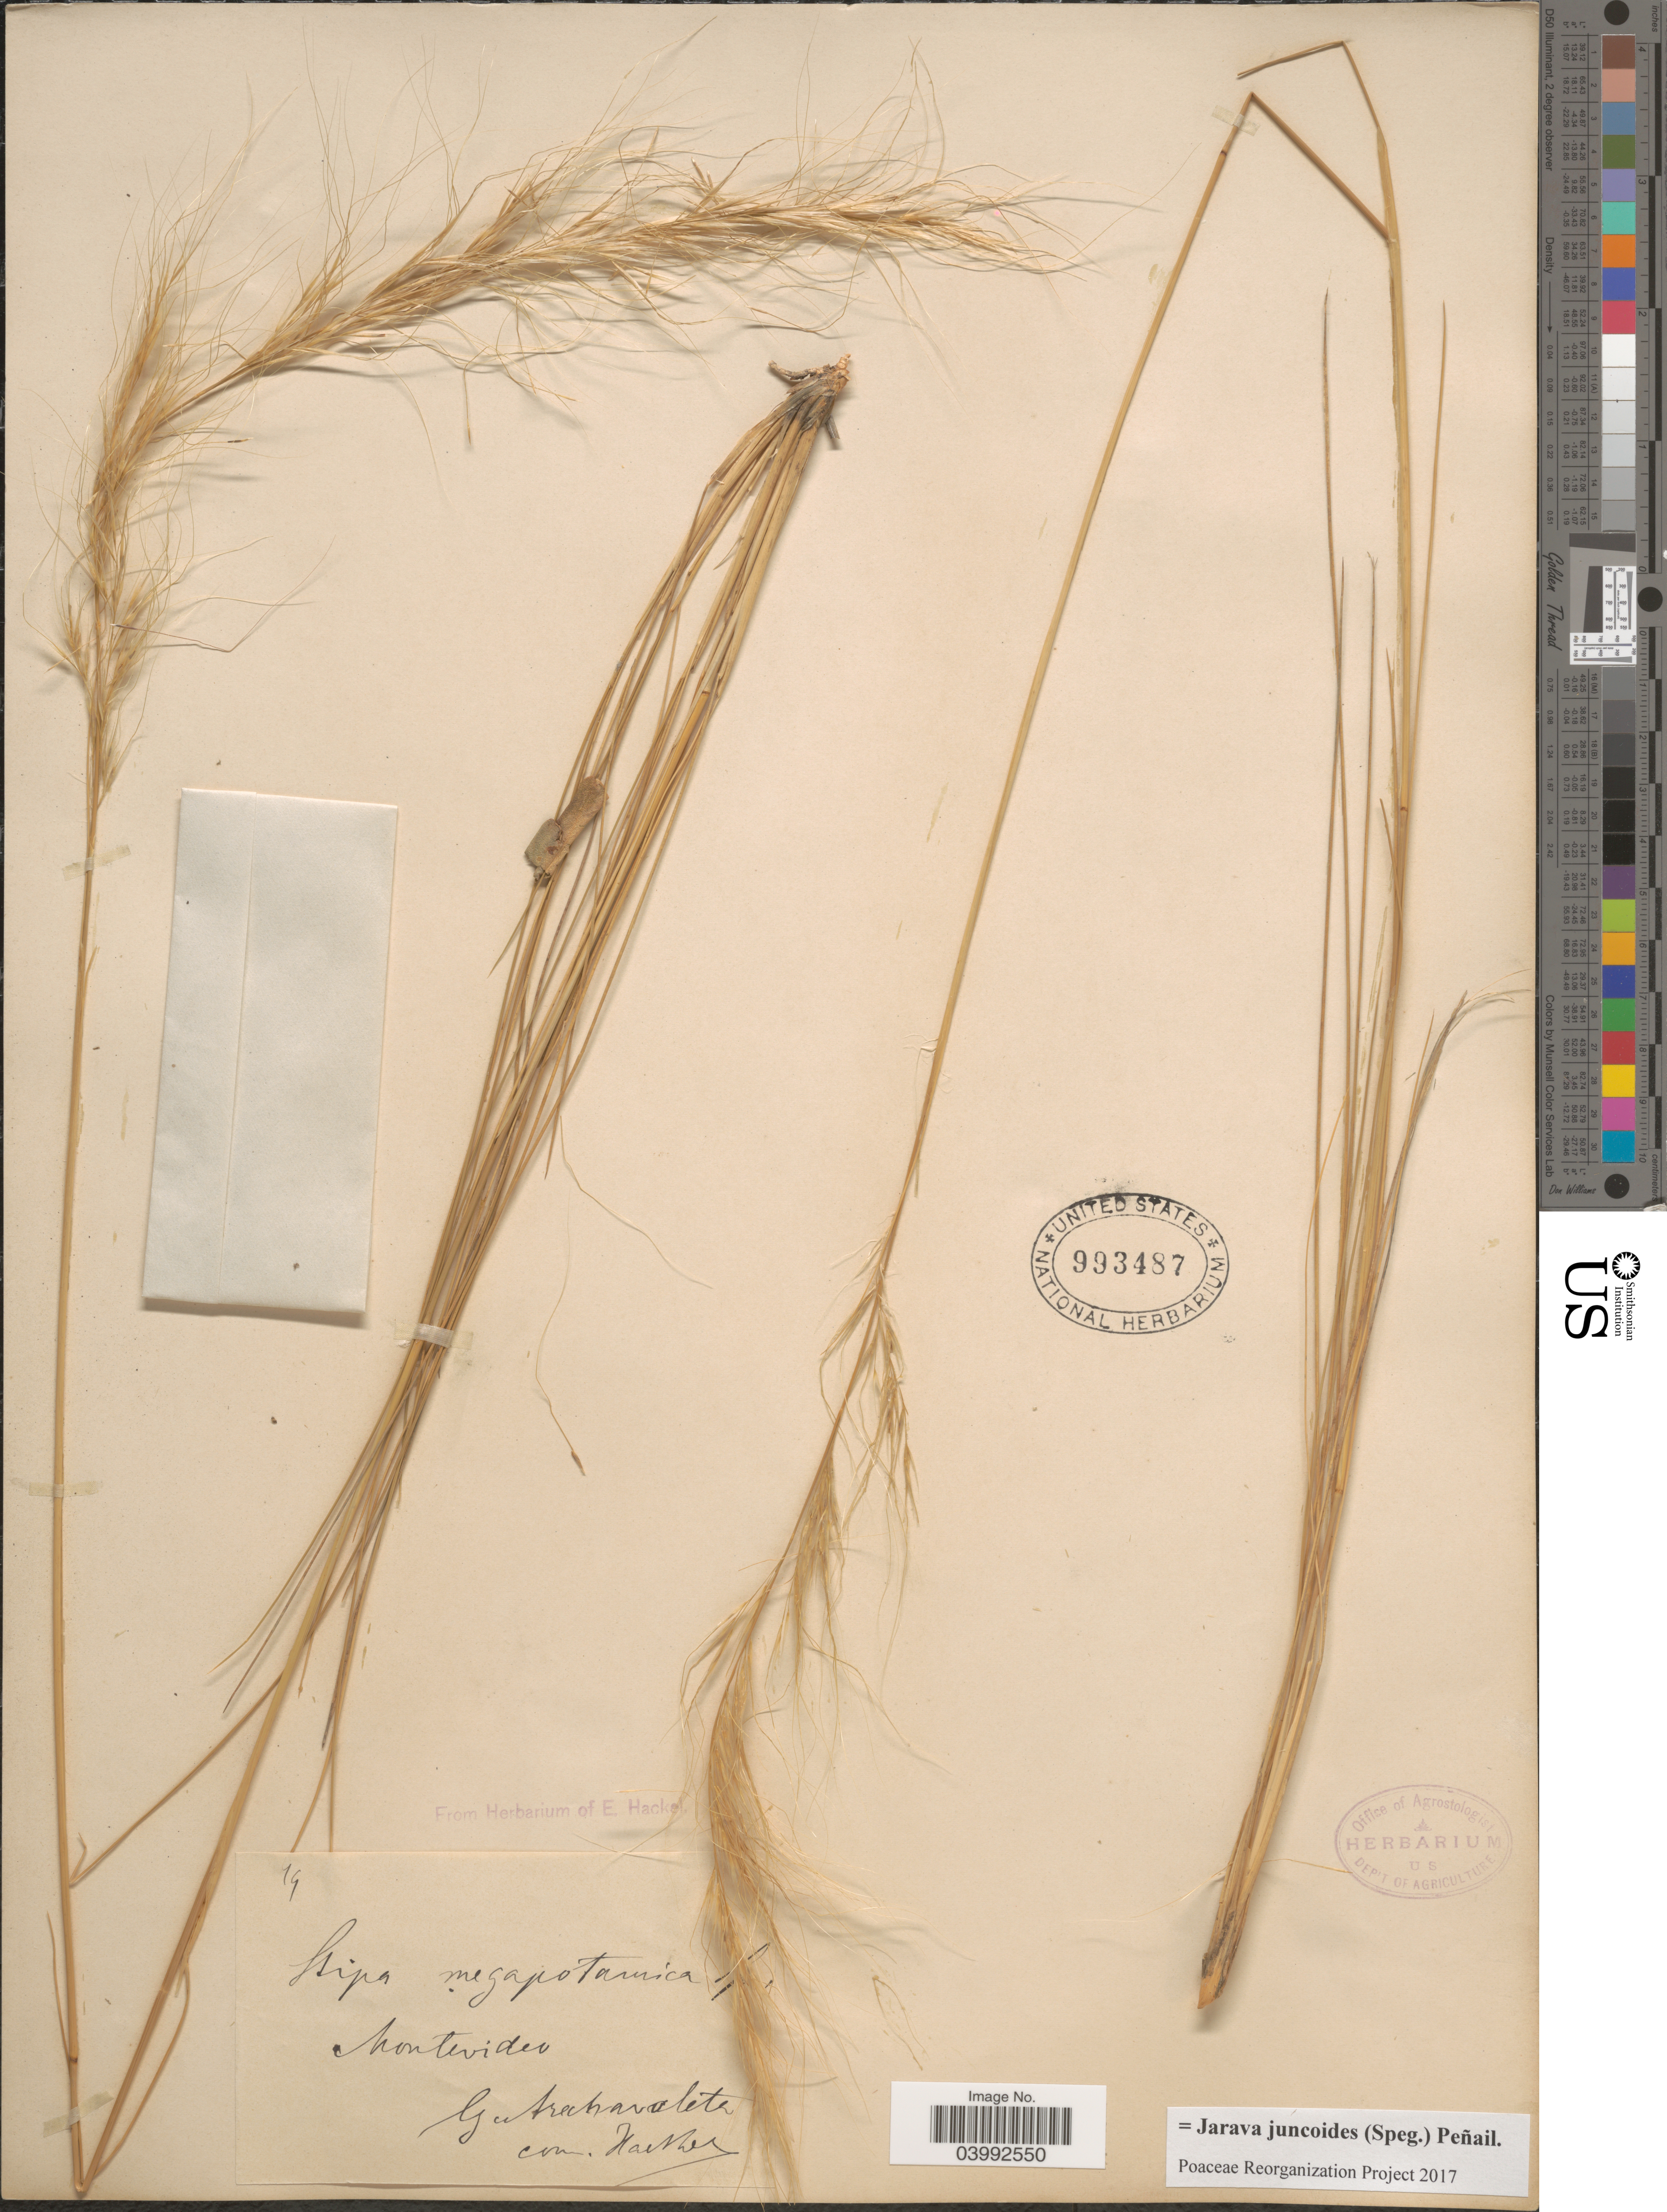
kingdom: Plantae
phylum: Tracheophyta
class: Liliopsida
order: Poales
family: Poaceae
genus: Jarava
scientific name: Jarava juncoides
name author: (Speg.) Peñail.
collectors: Arechavaleta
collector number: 19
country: Uruguay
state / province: Montevideo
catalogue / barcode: US 993487